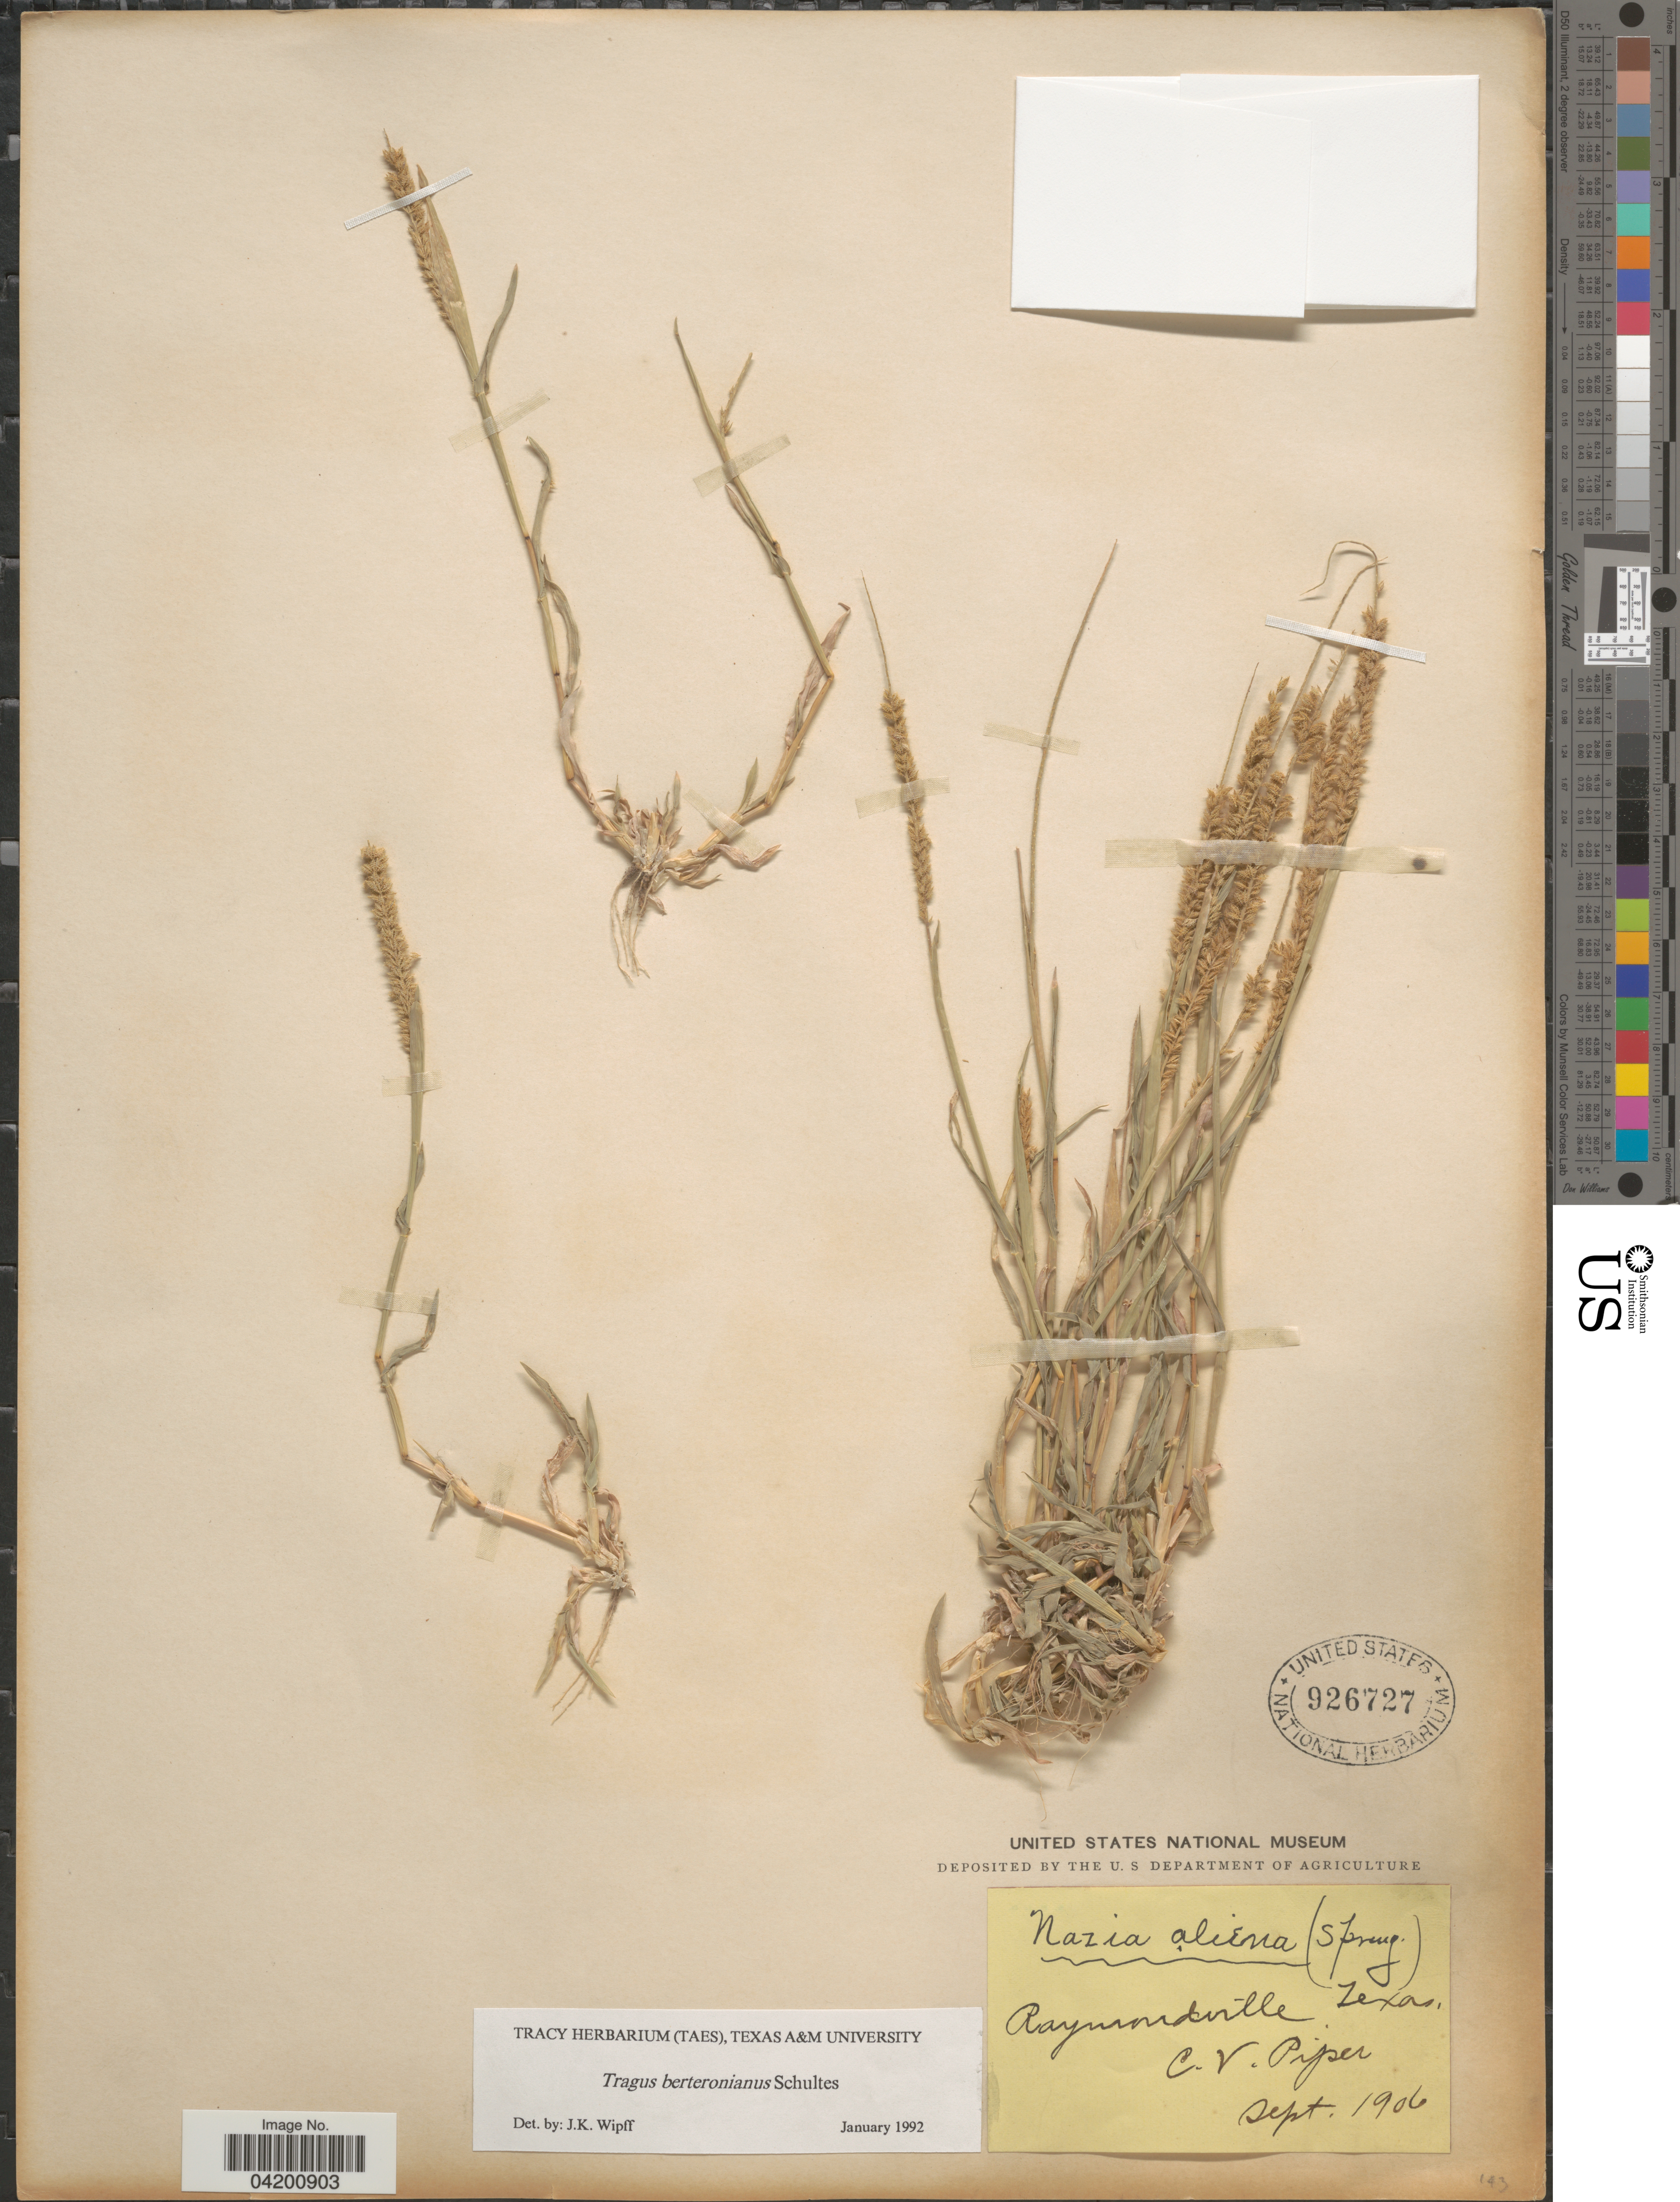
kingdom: Plantae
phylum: Tracheophyta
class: Liliopsida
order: Poales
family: Poaceae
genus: Tragus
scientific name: Tragus berteronianus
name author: Schult.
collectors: C. V. Piper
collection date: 1906-09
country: United States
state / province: Texas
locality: Raymondville.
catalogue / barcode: US 926727